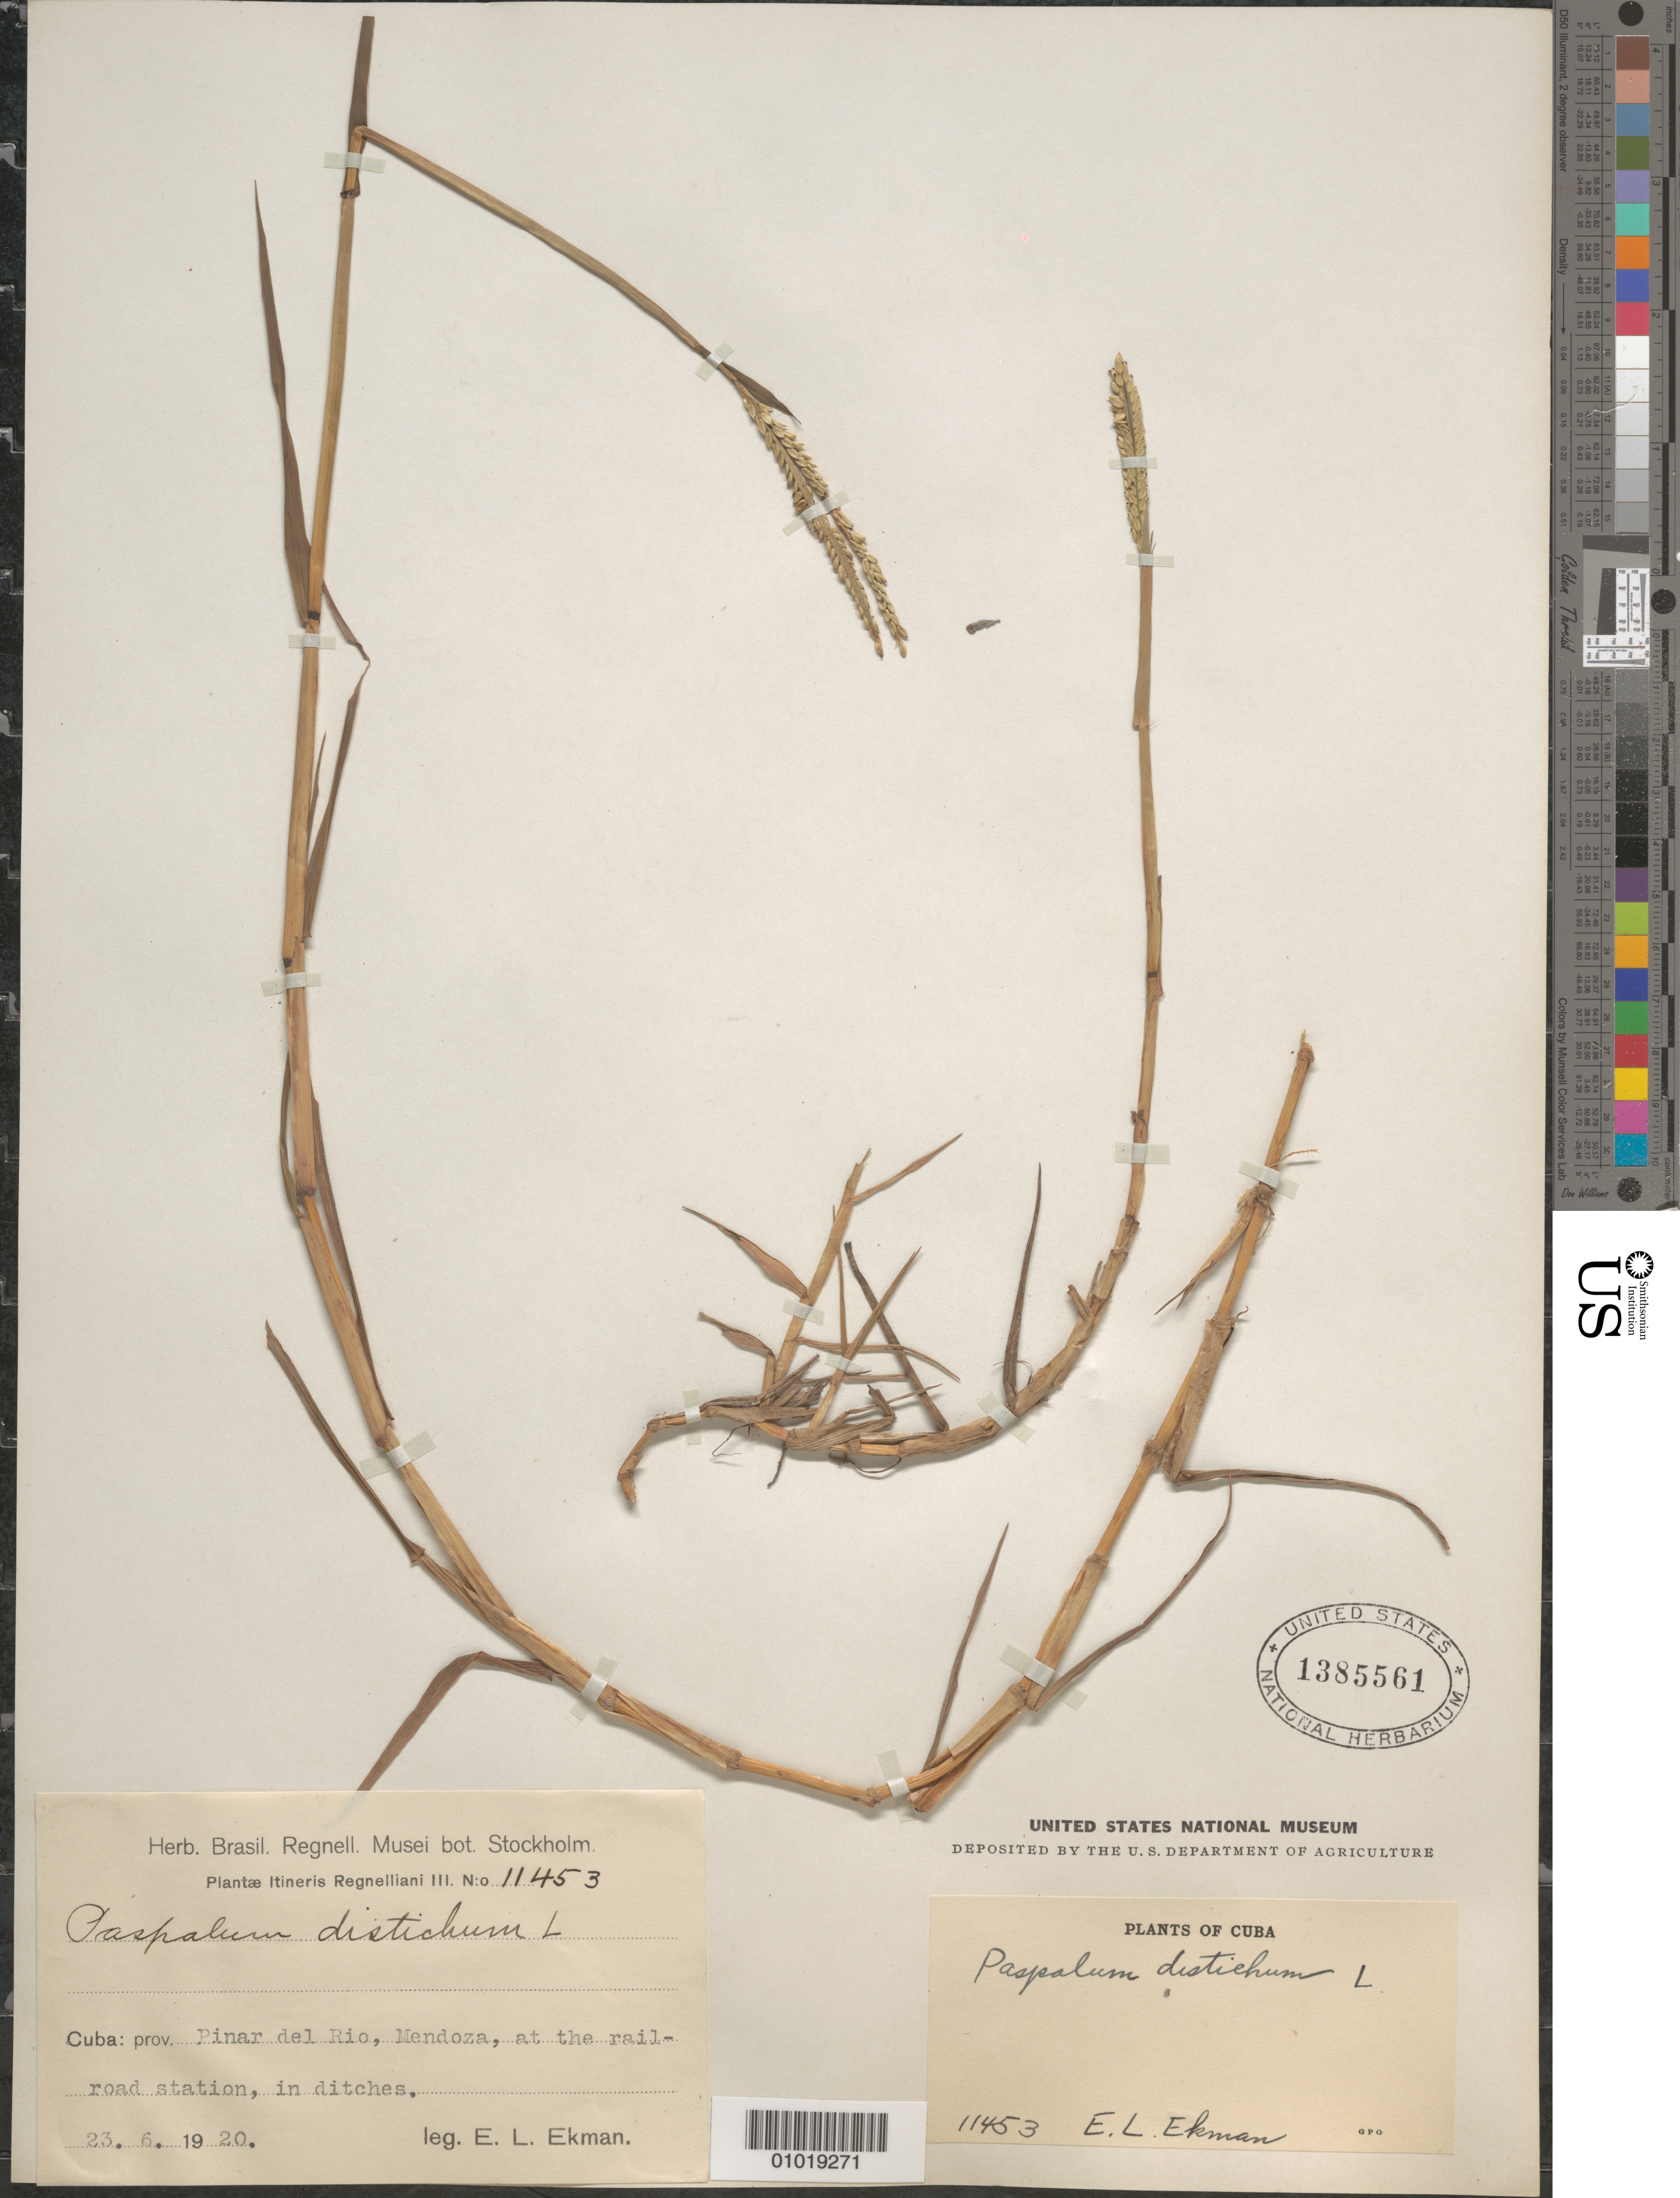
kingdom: Plantae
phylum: Tracheophyta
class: Liliopsida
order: Poales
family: Poaceae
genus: Paspalum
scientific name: Paspalum distichum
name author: L.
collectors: E. L. Ekman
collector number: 11453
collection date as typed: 23 Jun 1920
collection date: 1920-06-23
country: Cuba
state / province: Pinar del Rio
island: Cuba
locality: Mendoza,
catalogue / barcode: US 1385561